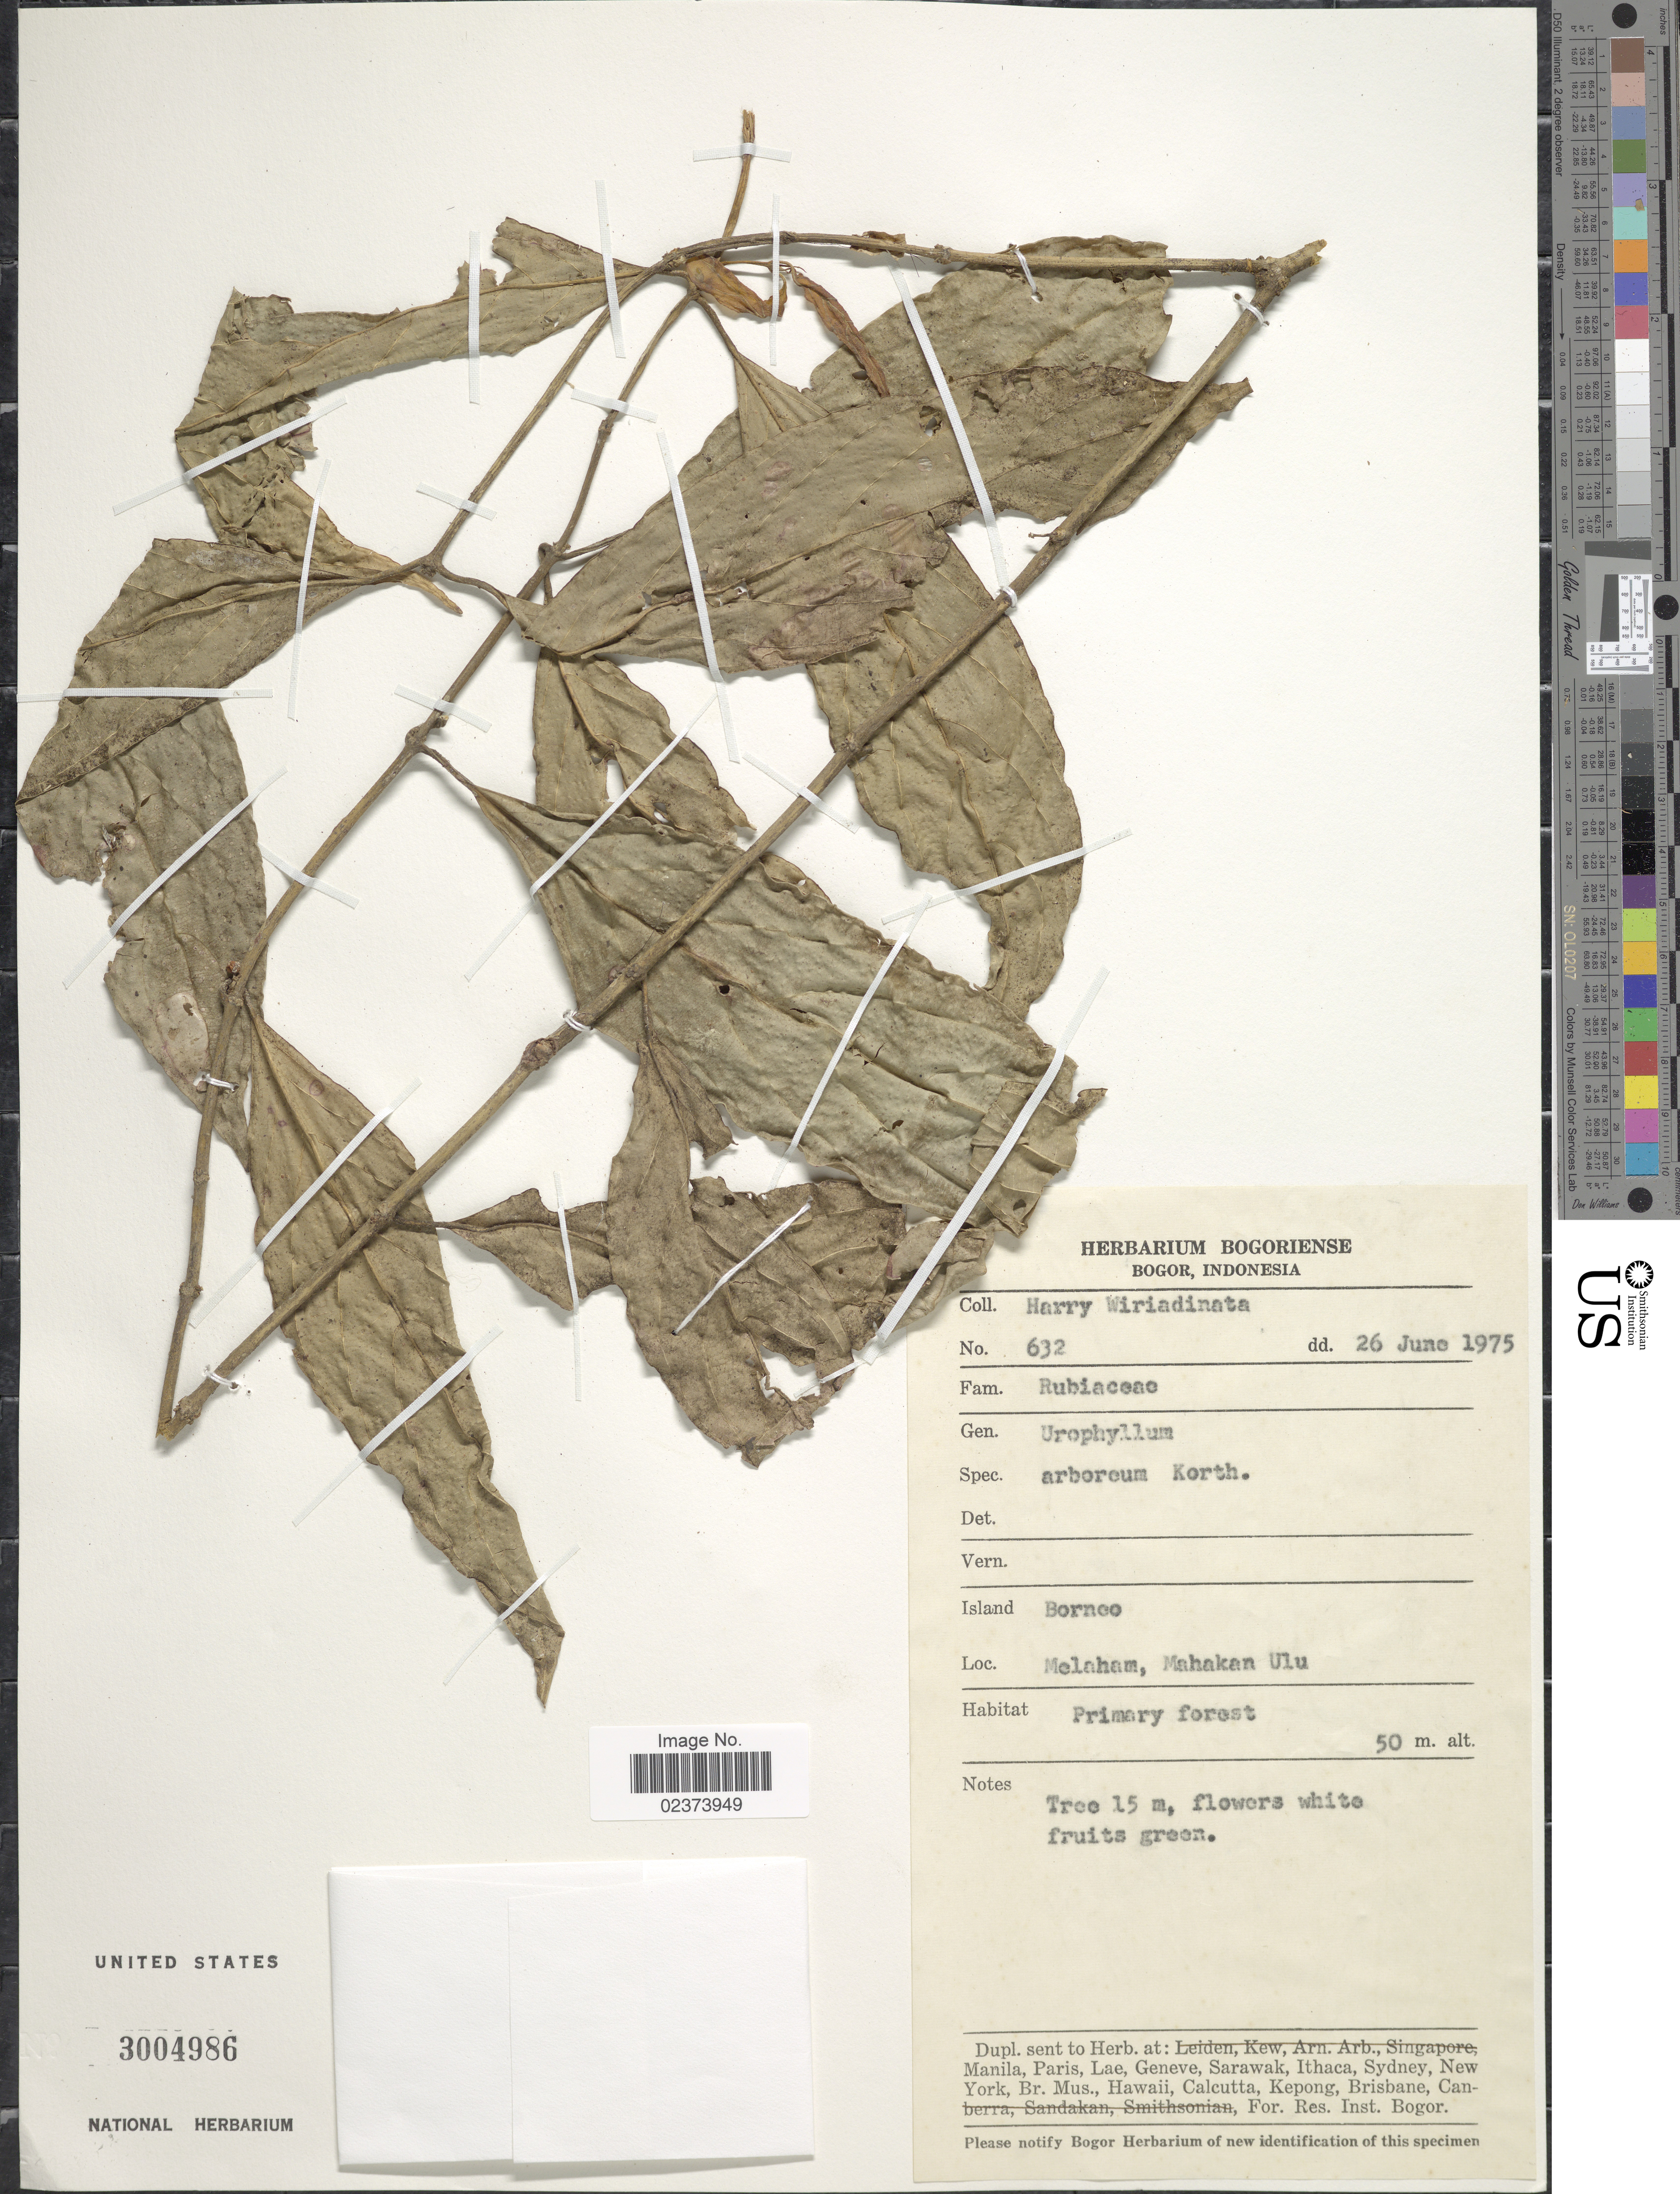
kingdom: Plantae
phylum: Tracheophyta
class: Magnoliopsida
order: Gentianales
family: Rubiaceae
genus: Urophyllum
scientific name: Urophyllum arboreum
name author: (Reinw. ex Blume) Korth.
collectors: H. Wiriadinata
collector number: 632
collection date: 1975-06-26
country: Indonesia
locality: Island Borneo, Melaham, Mahakan Ulu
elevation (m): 50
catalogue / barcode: US 3004986